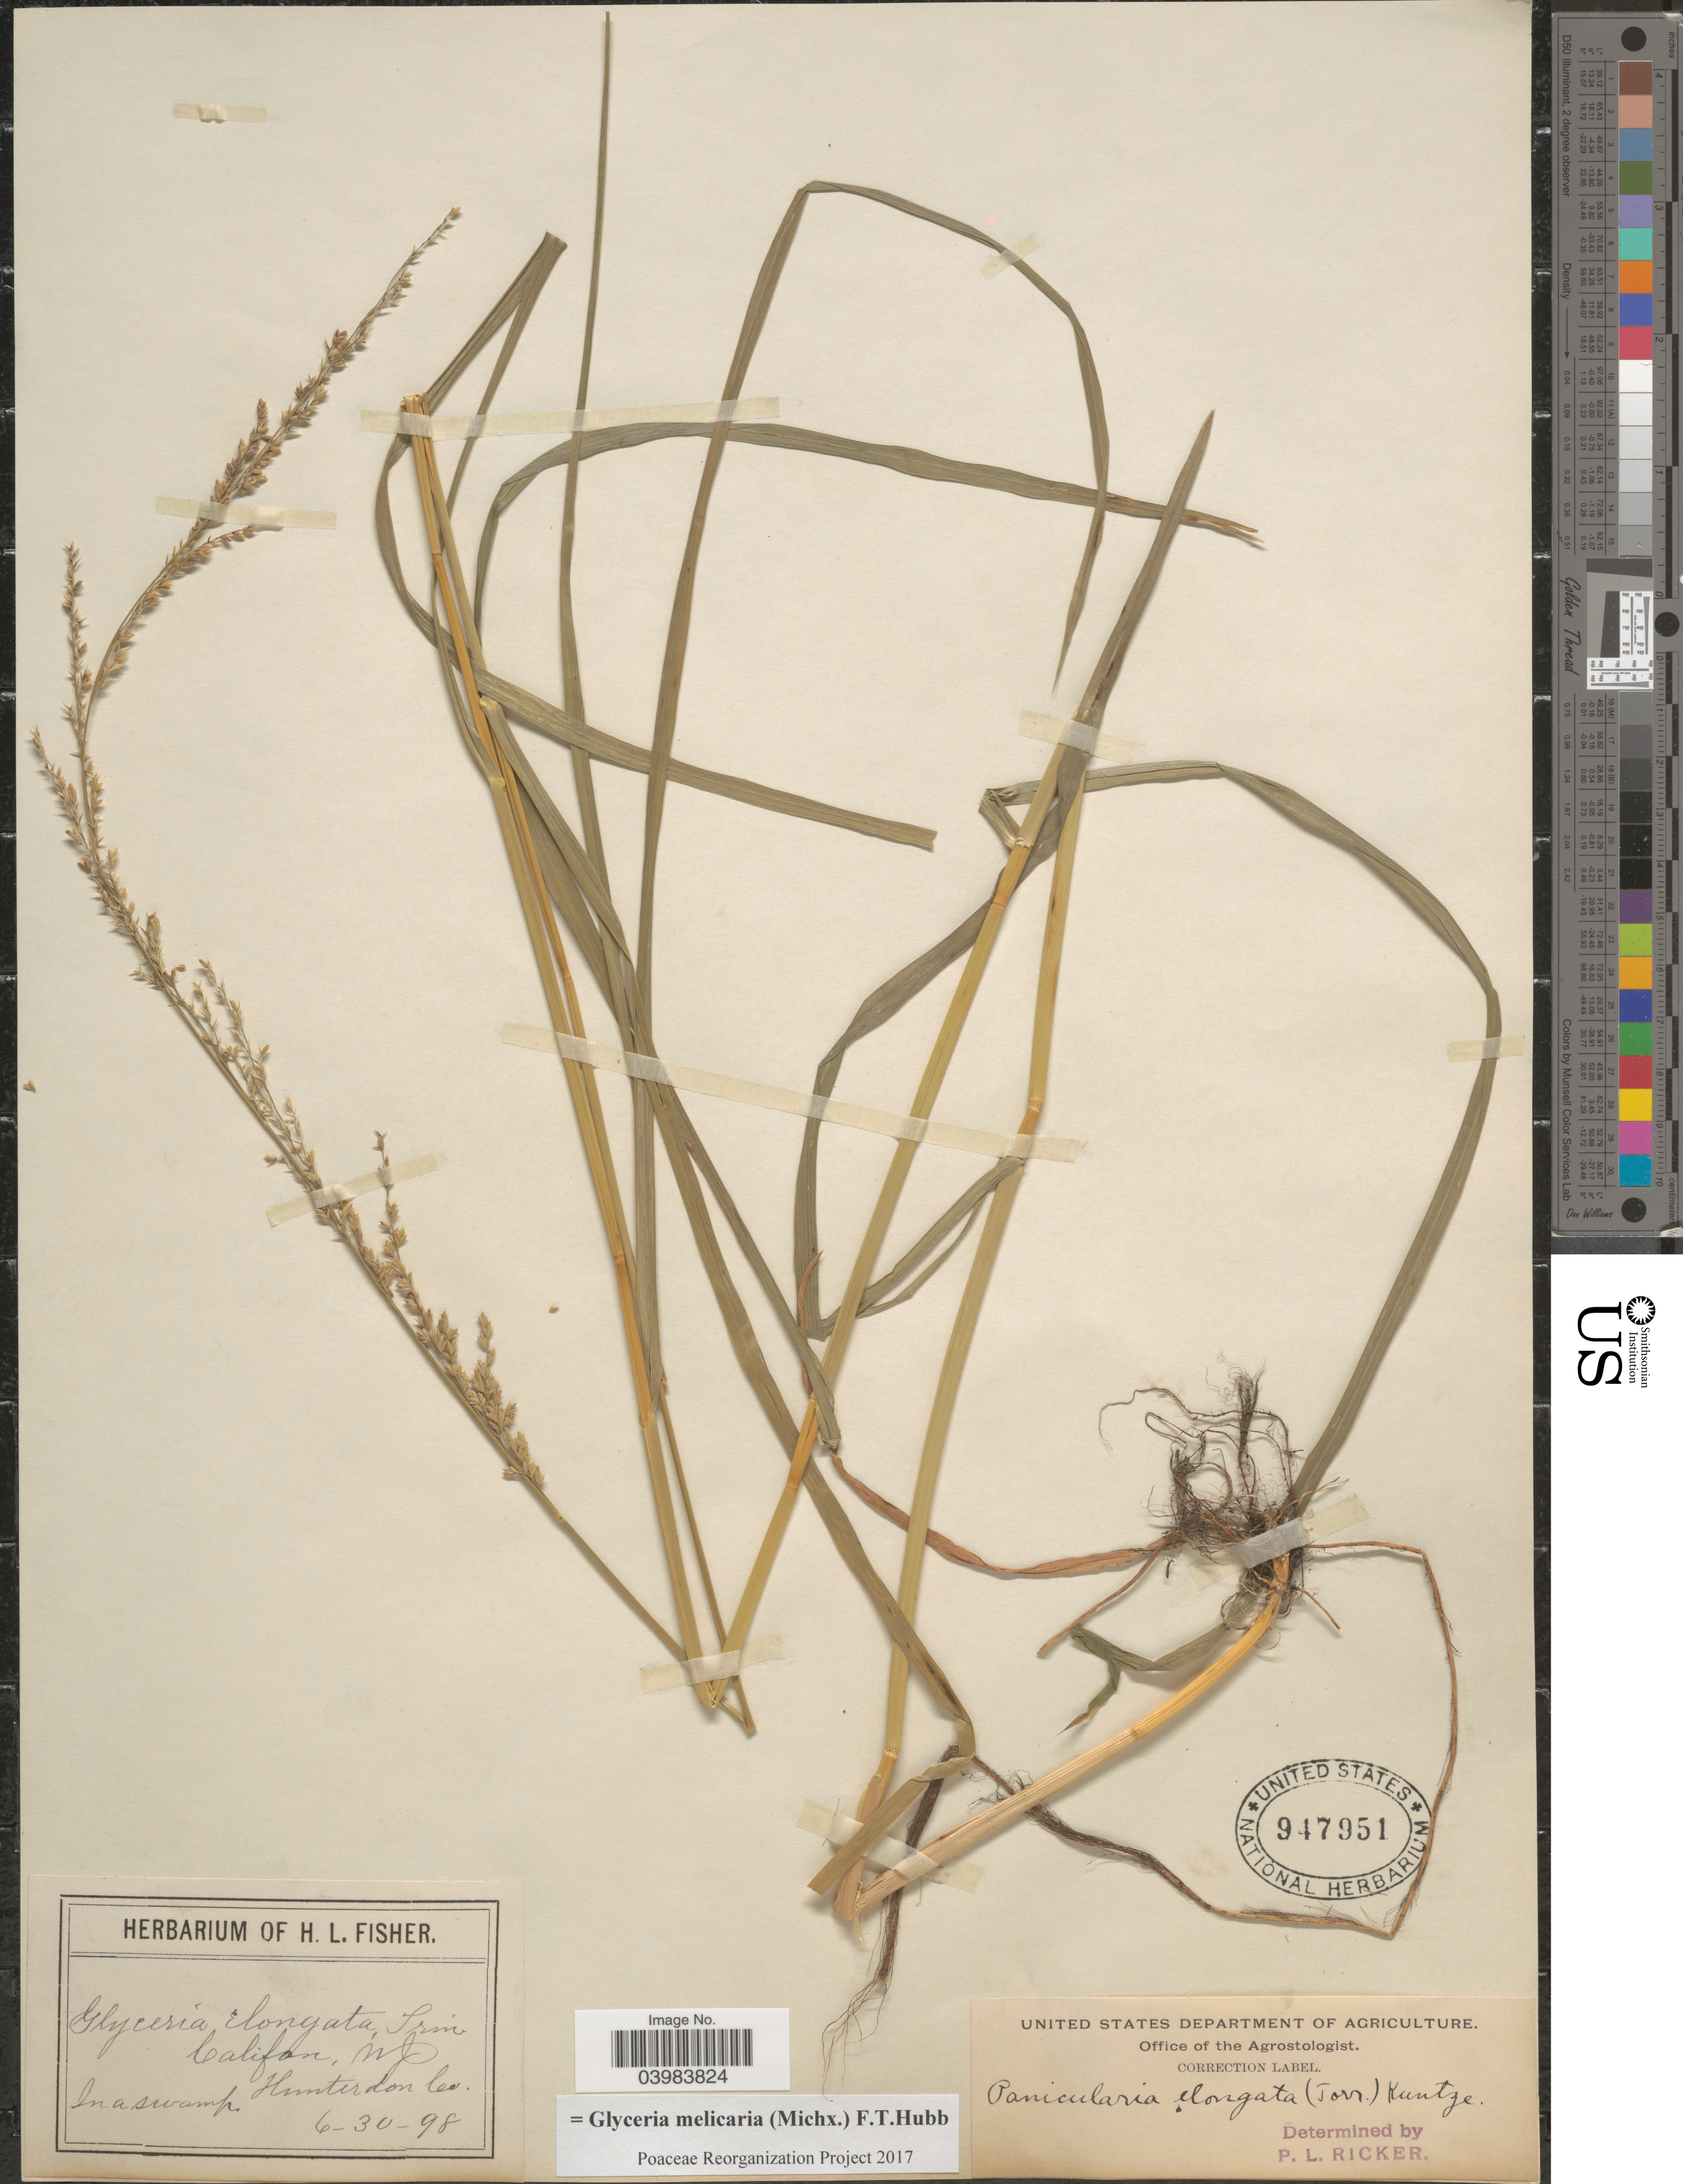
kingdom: Plantae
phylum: Tracheophyta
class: Liliopsida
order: Poales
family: Poaceae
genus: Glyceria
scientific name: Glyceria melicaria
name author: (Michx.) F.T. Hubb.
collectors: ex herb. of H. L. Fisher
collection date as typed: Transcribed d/m/y: 30/6/98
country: United States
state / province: New Jersey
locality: Hunterdon Co.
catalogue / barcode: US 947951